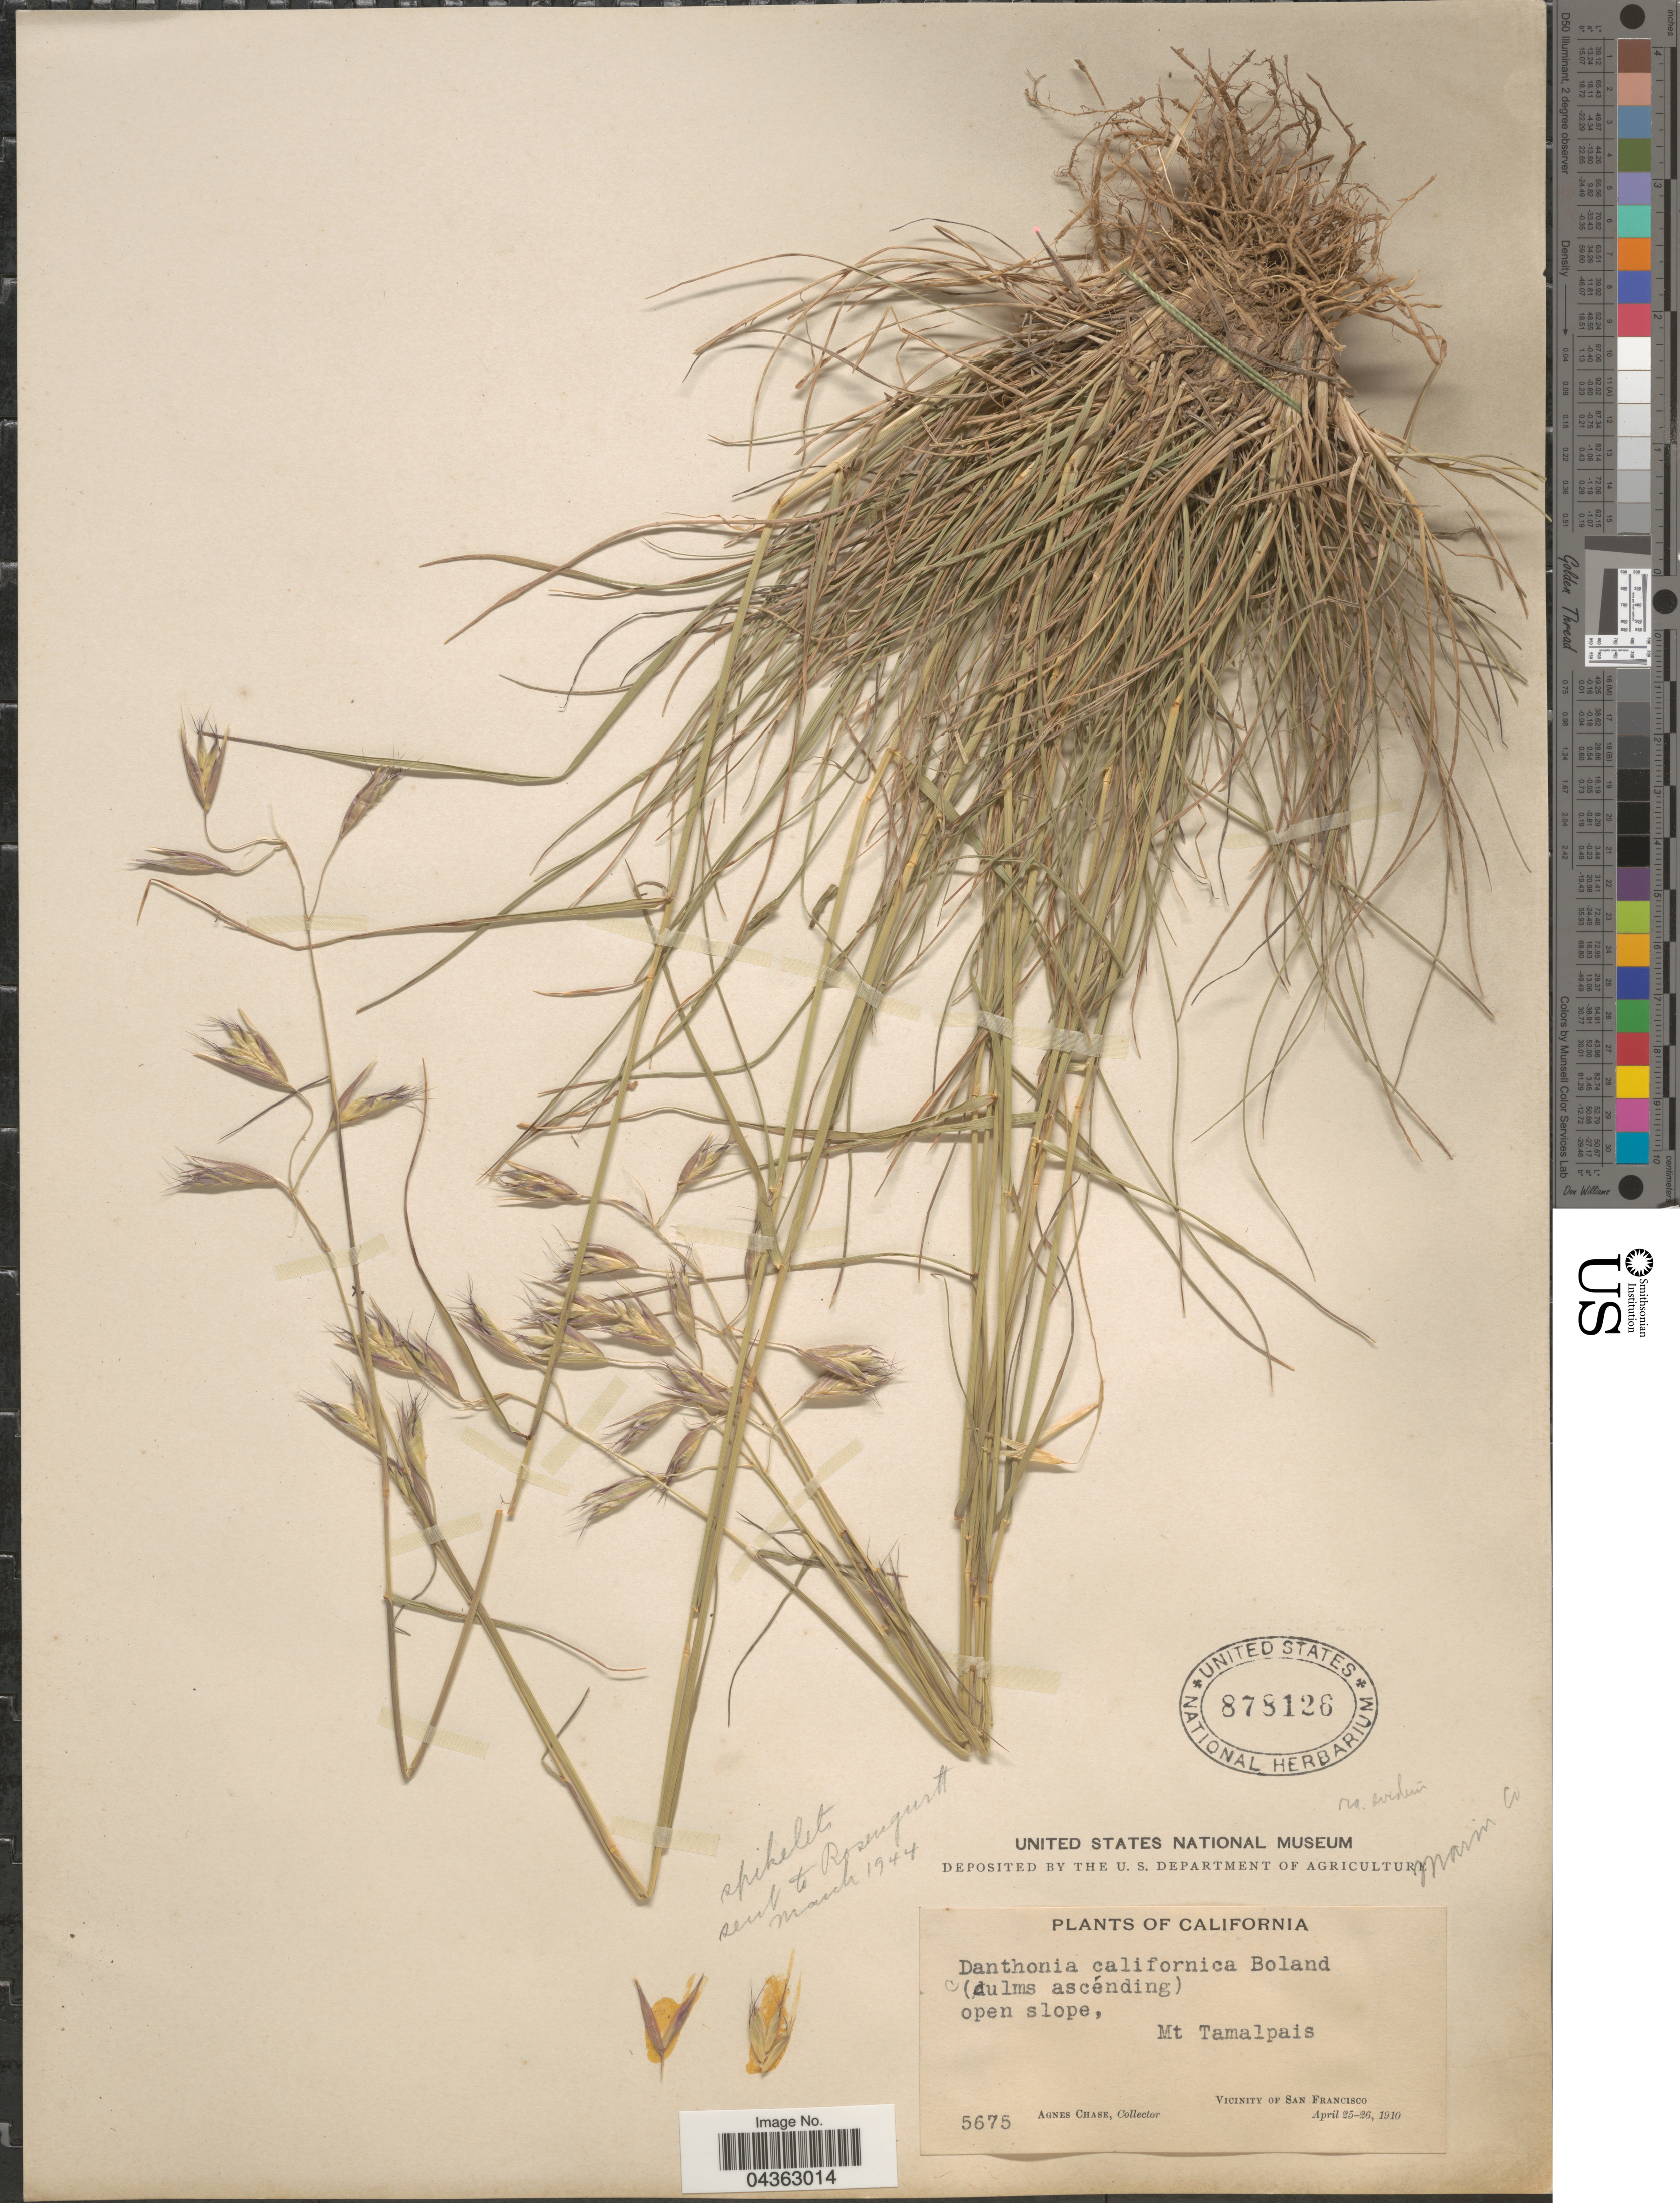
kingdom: Plantae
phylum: Tracheophyta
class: Liliopsida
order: Poales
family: Poaceae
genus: Danthonia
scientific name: Danthonia californica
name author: Bol.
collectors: A. Chase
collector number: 5675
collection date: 1910-04-25/1910-04-26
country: United States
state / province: California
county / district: San Francisco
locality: Open slope, Mt Tamalpais. Vicinity of San Francisco. Marin Co.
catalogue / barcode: US 878126